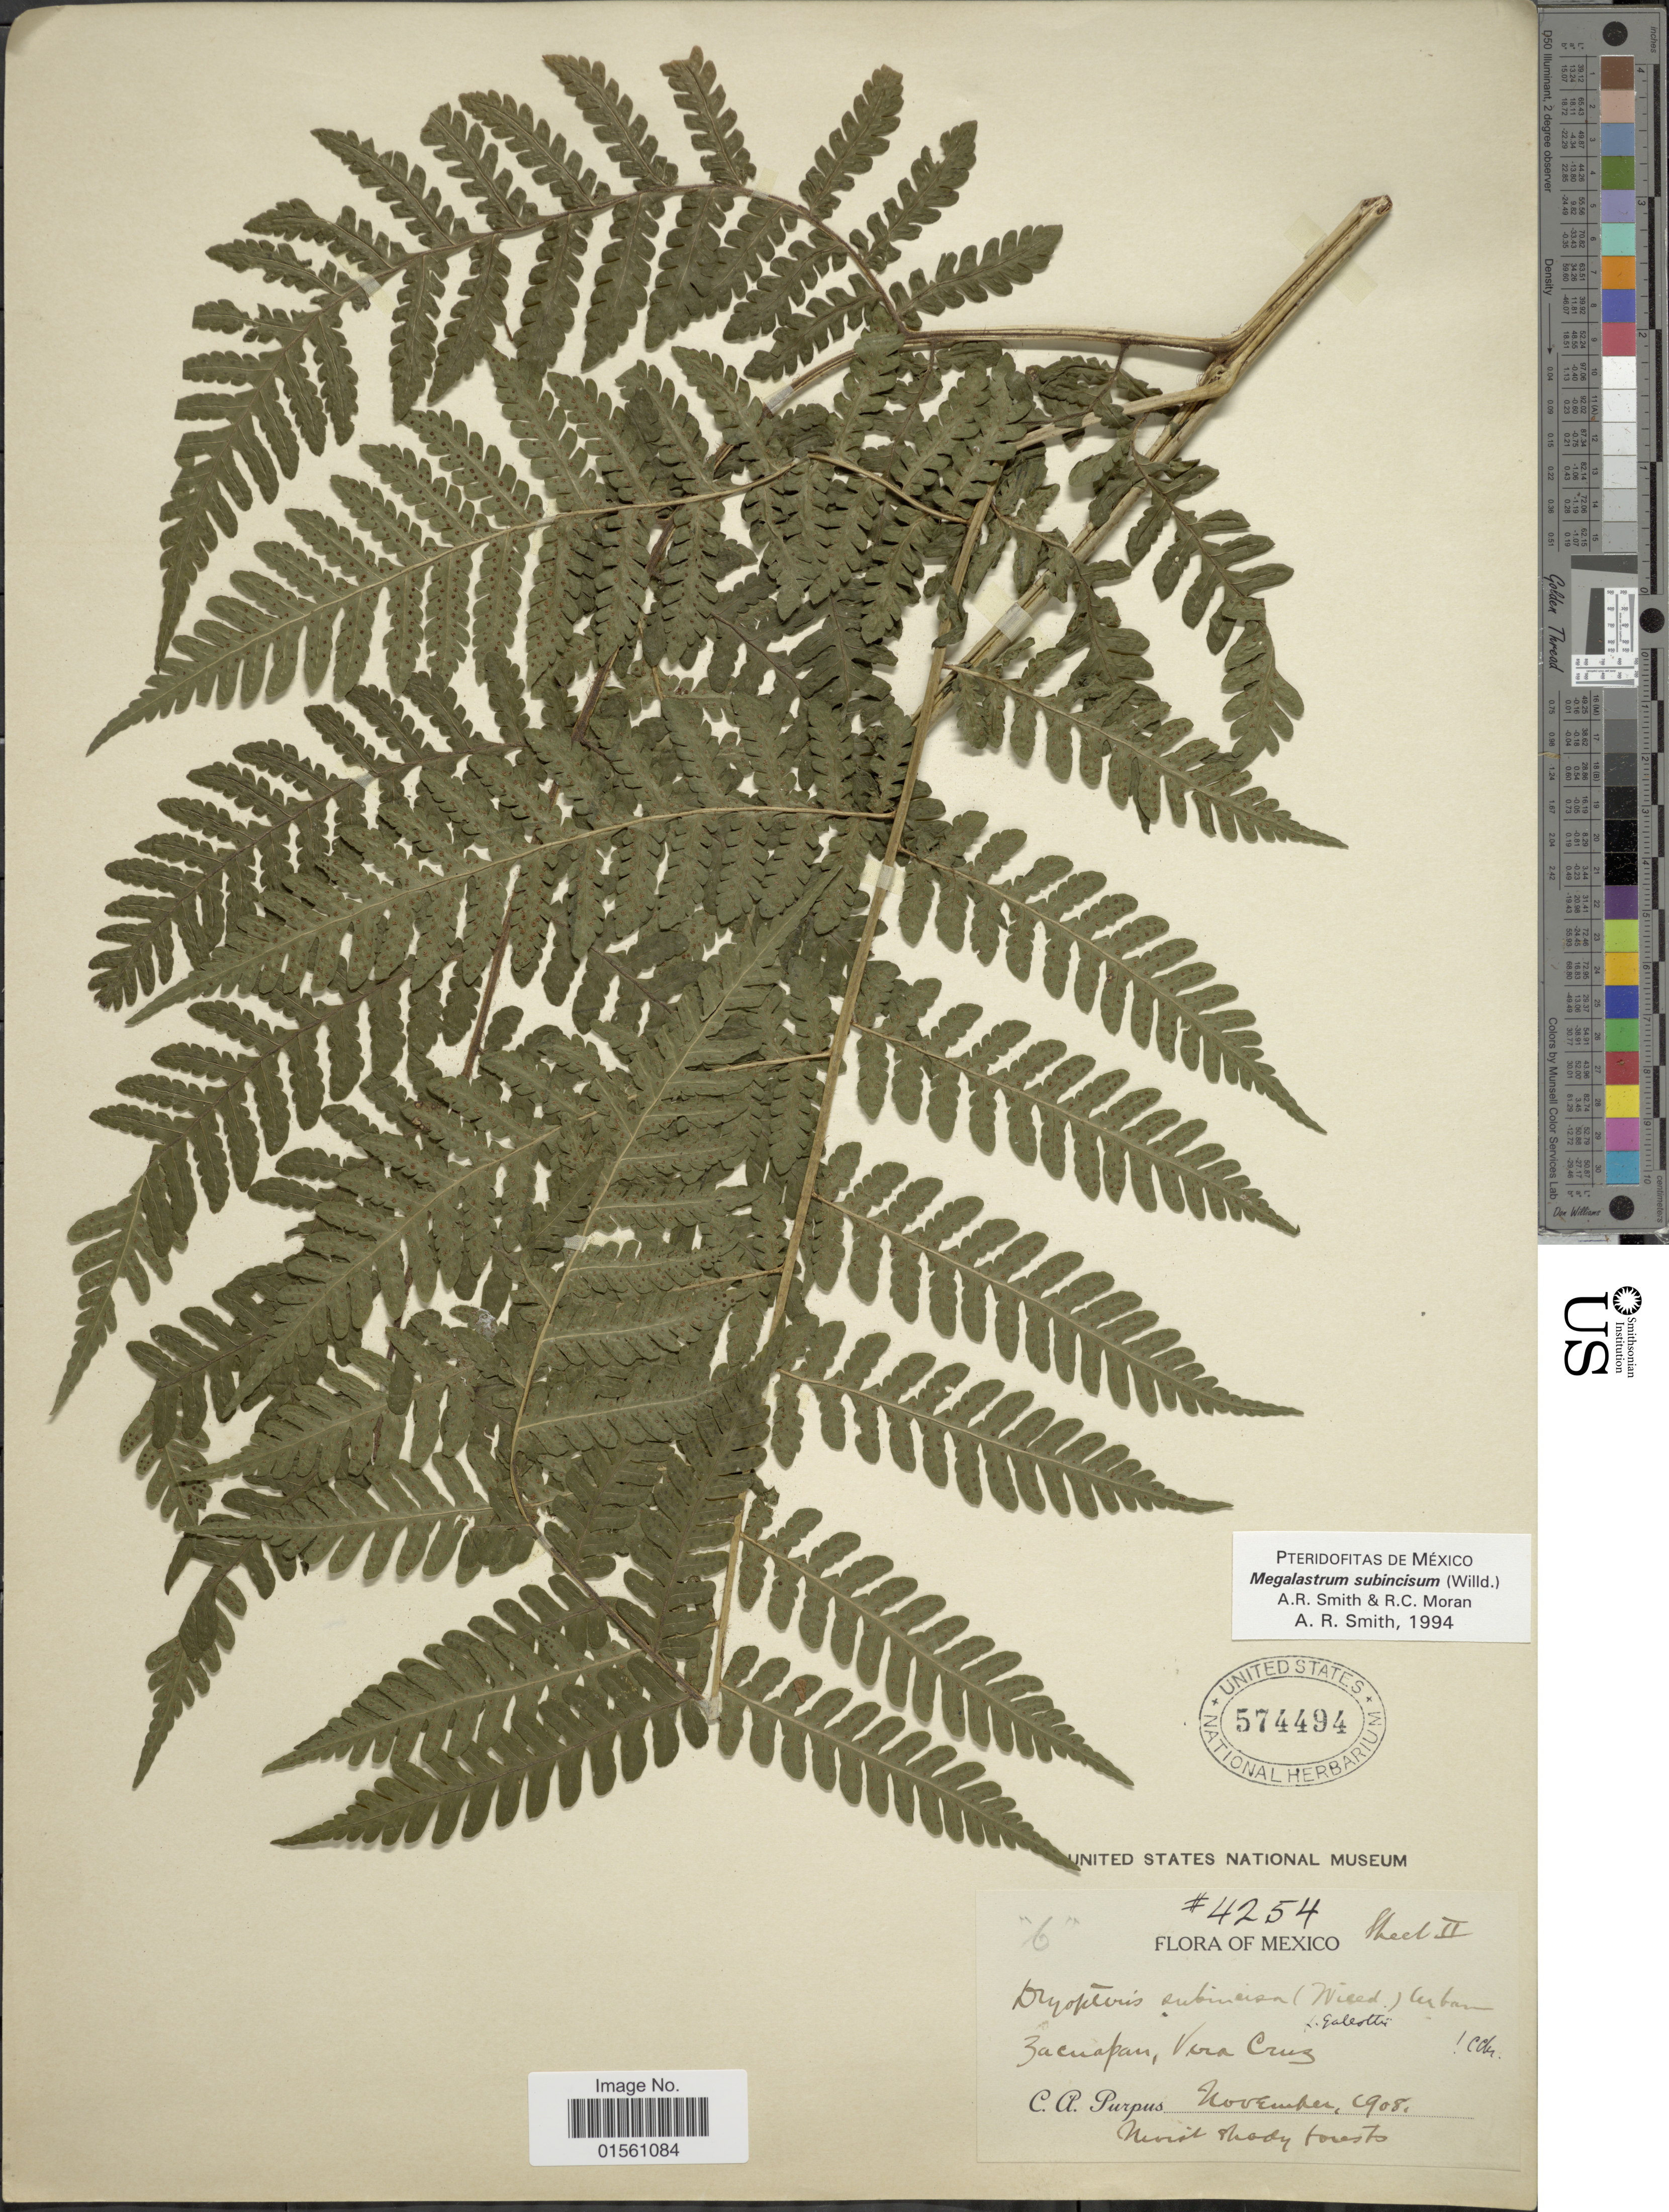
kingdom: Plantae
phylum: Tracheophyta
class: Polypodiopsida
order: Polypodiales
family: Dryopteridaceae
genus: Megalastrum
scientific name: Megalastrum subincisum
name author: (Willd.) A.R. Sm. & R.C. Moran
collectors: C. A. Purpus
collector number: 4254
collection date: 1908-11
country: Mexico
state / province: Veracruz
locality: Mexico, Zacuapam, Vera Cruz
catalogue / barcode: US 574494